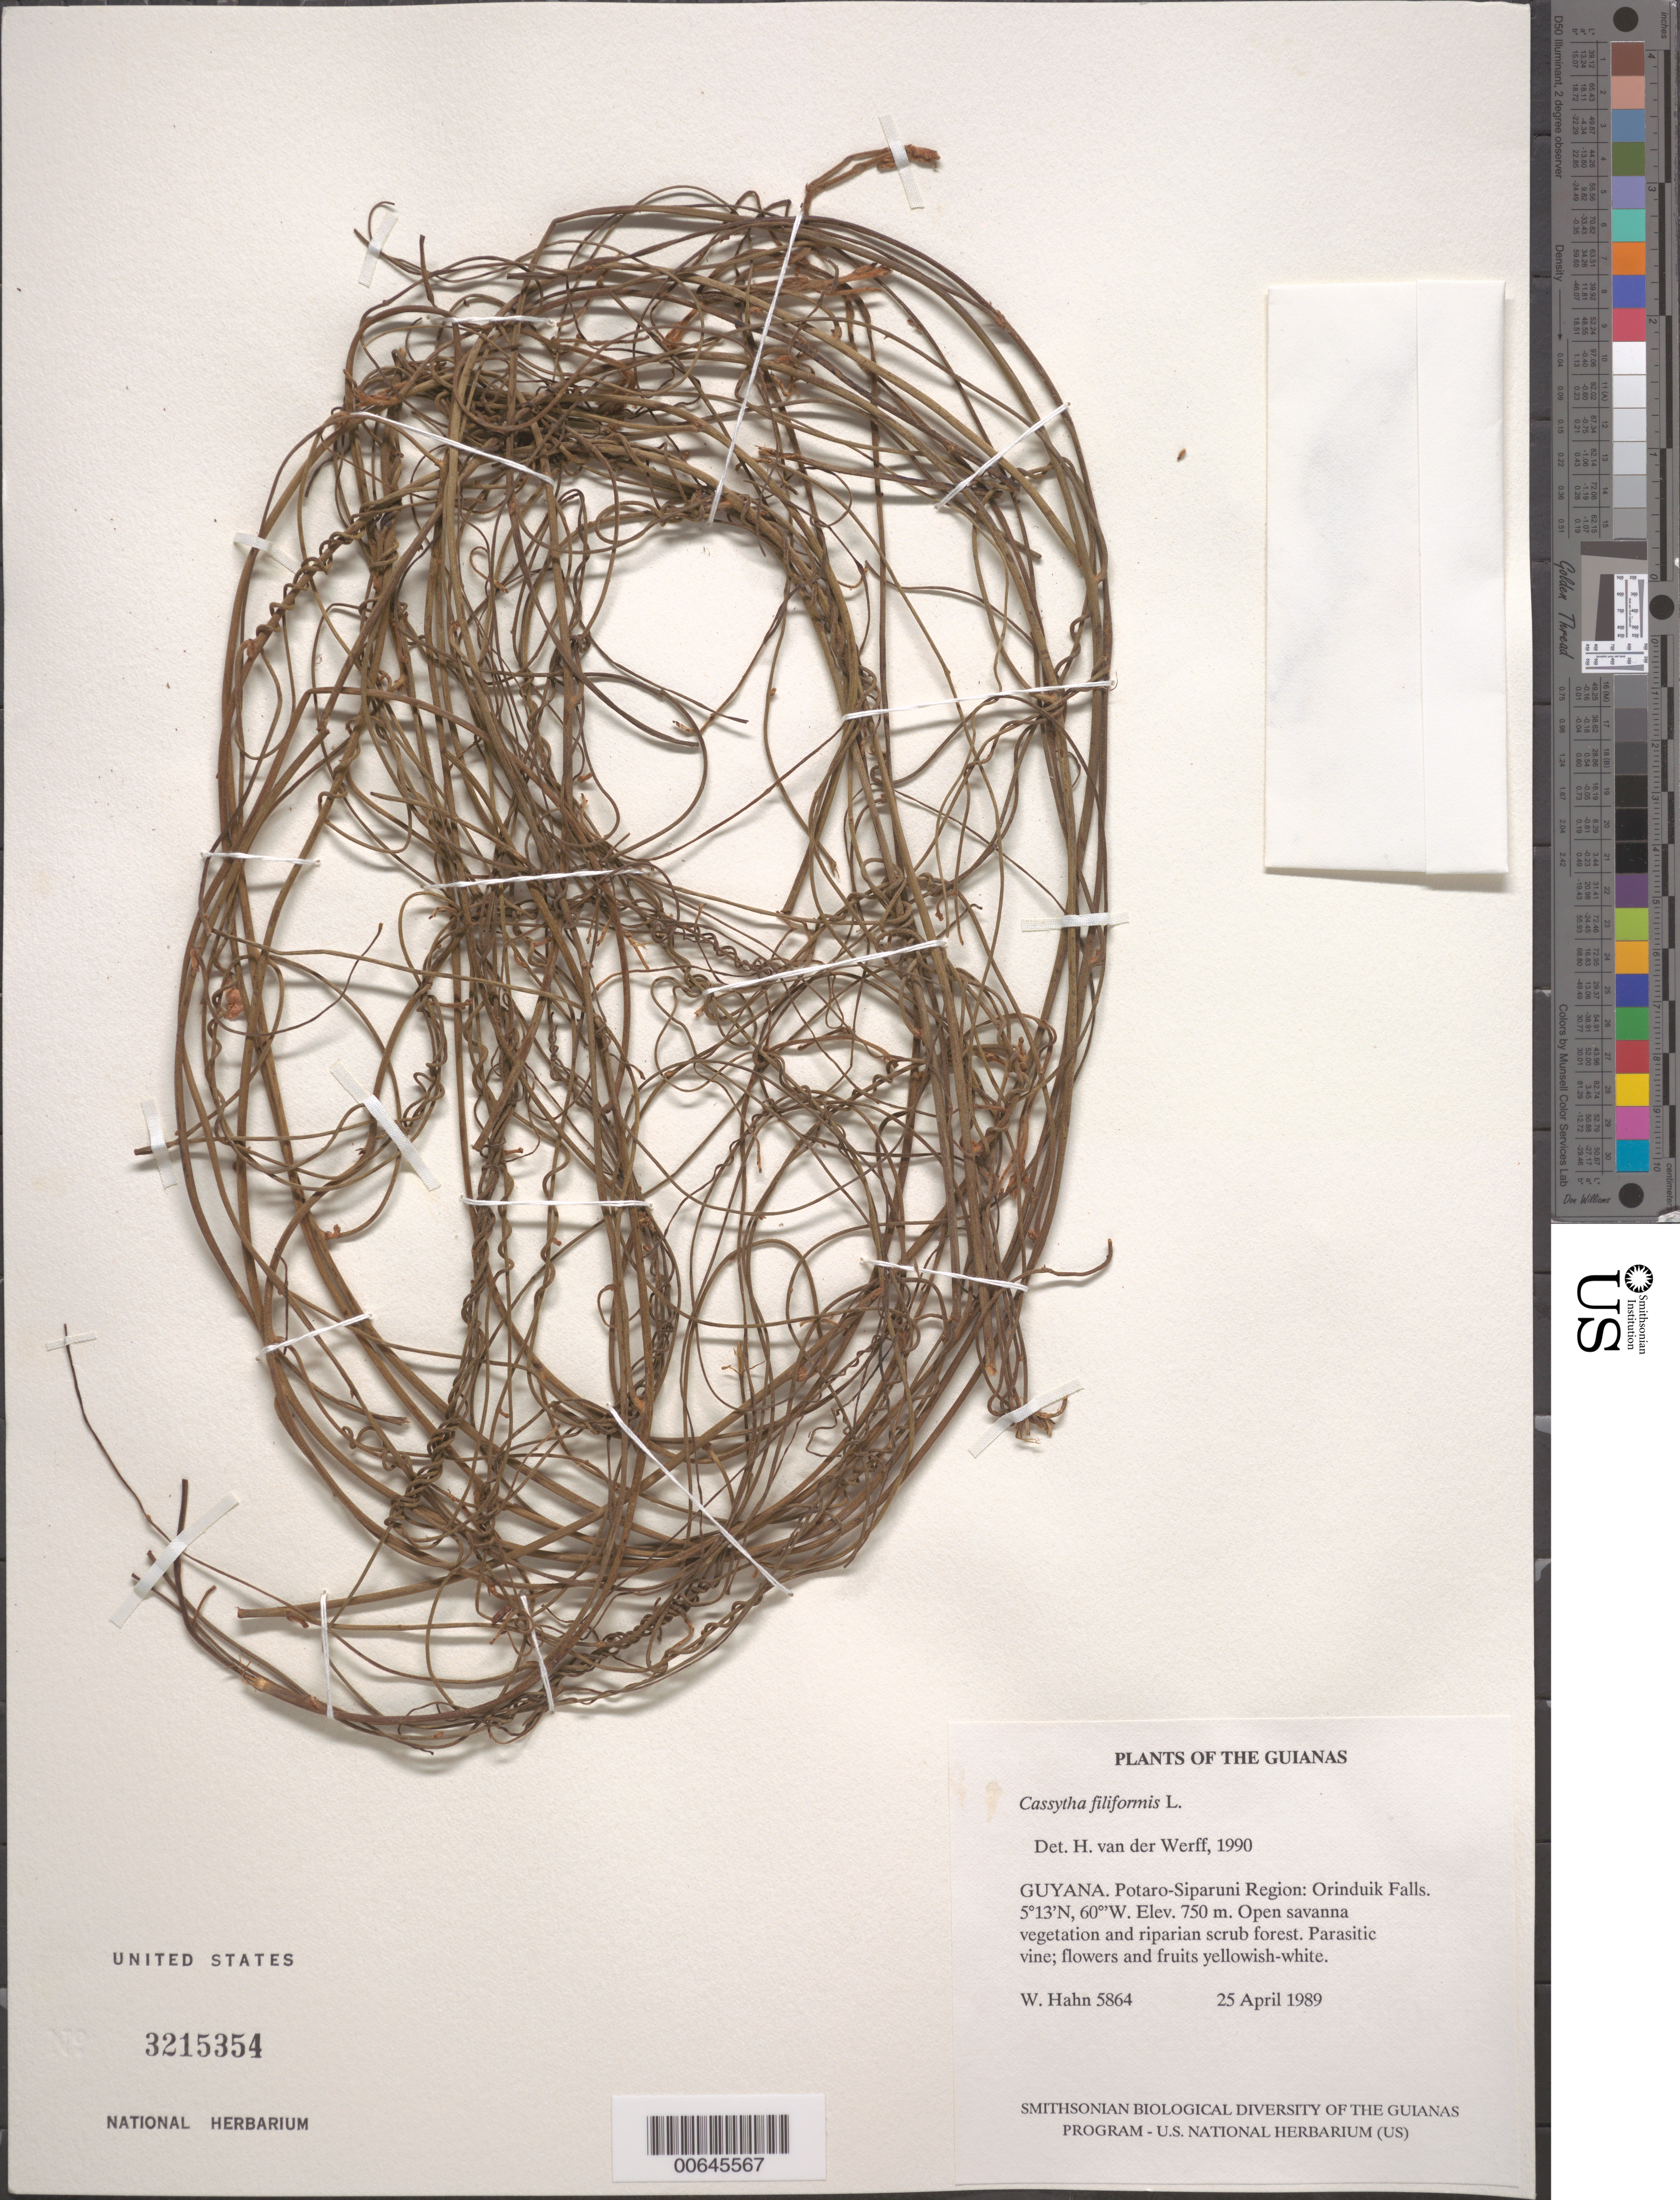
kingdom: Plantae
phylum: Tracheophyta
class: Magnoliopsida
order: Laurales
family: Lauraceae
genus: Cassytha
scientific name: Cassytha filiformis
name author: L.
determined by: van der Werff, H., (MO), Missouri Botanical Garden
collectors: W. Hahn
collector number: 5864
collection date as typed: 25 April 1989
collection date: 1989-04-25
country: Guyana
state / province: Potaro-Siparuni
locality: Orinduik Falls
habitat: Open savanna vegetation and riparian scrub forest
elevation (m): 750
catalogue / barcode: US 3215354